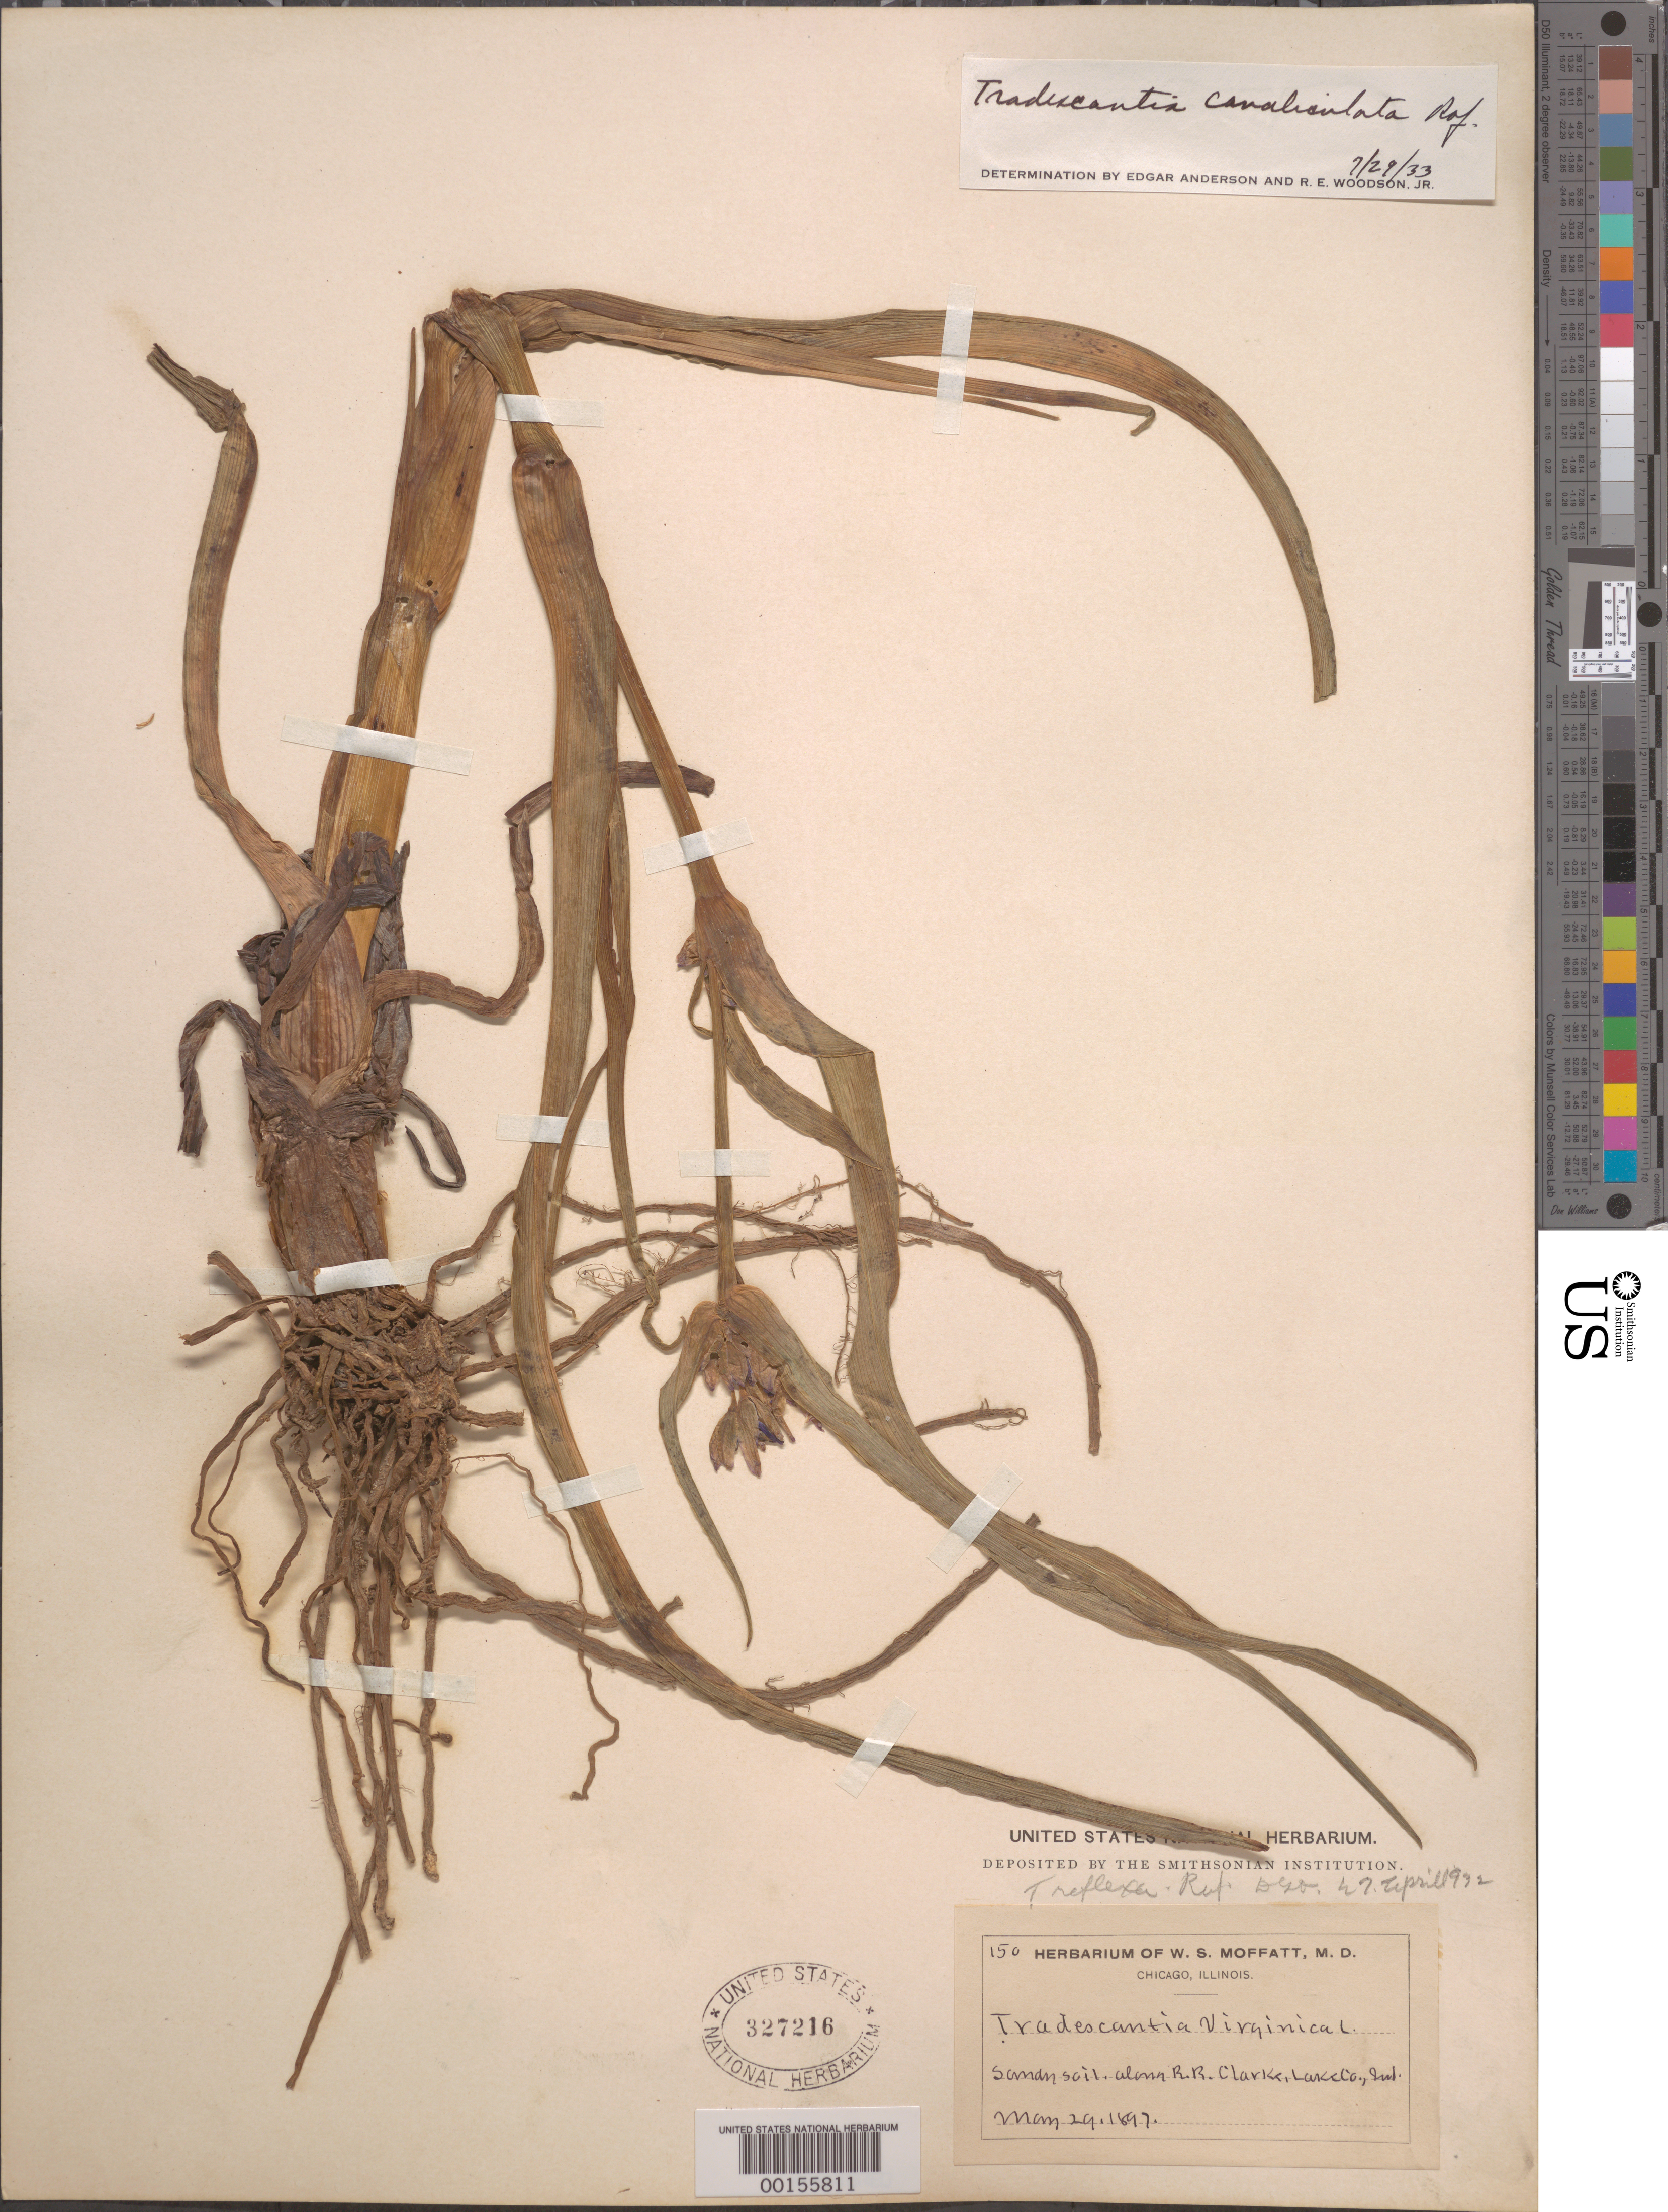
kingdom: Plantae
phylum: Tracheophyta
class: Liliopsida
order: Commelinales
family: Commelinaceae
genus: Tradescantia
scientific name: Tradescantia ohiensis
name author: Raf.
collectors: W. Moffatt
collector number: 150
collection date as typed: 29 May 1897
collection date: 1897-05-29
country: United States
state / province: Indiana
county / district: Lake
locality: Calrke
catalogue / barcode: US 327216